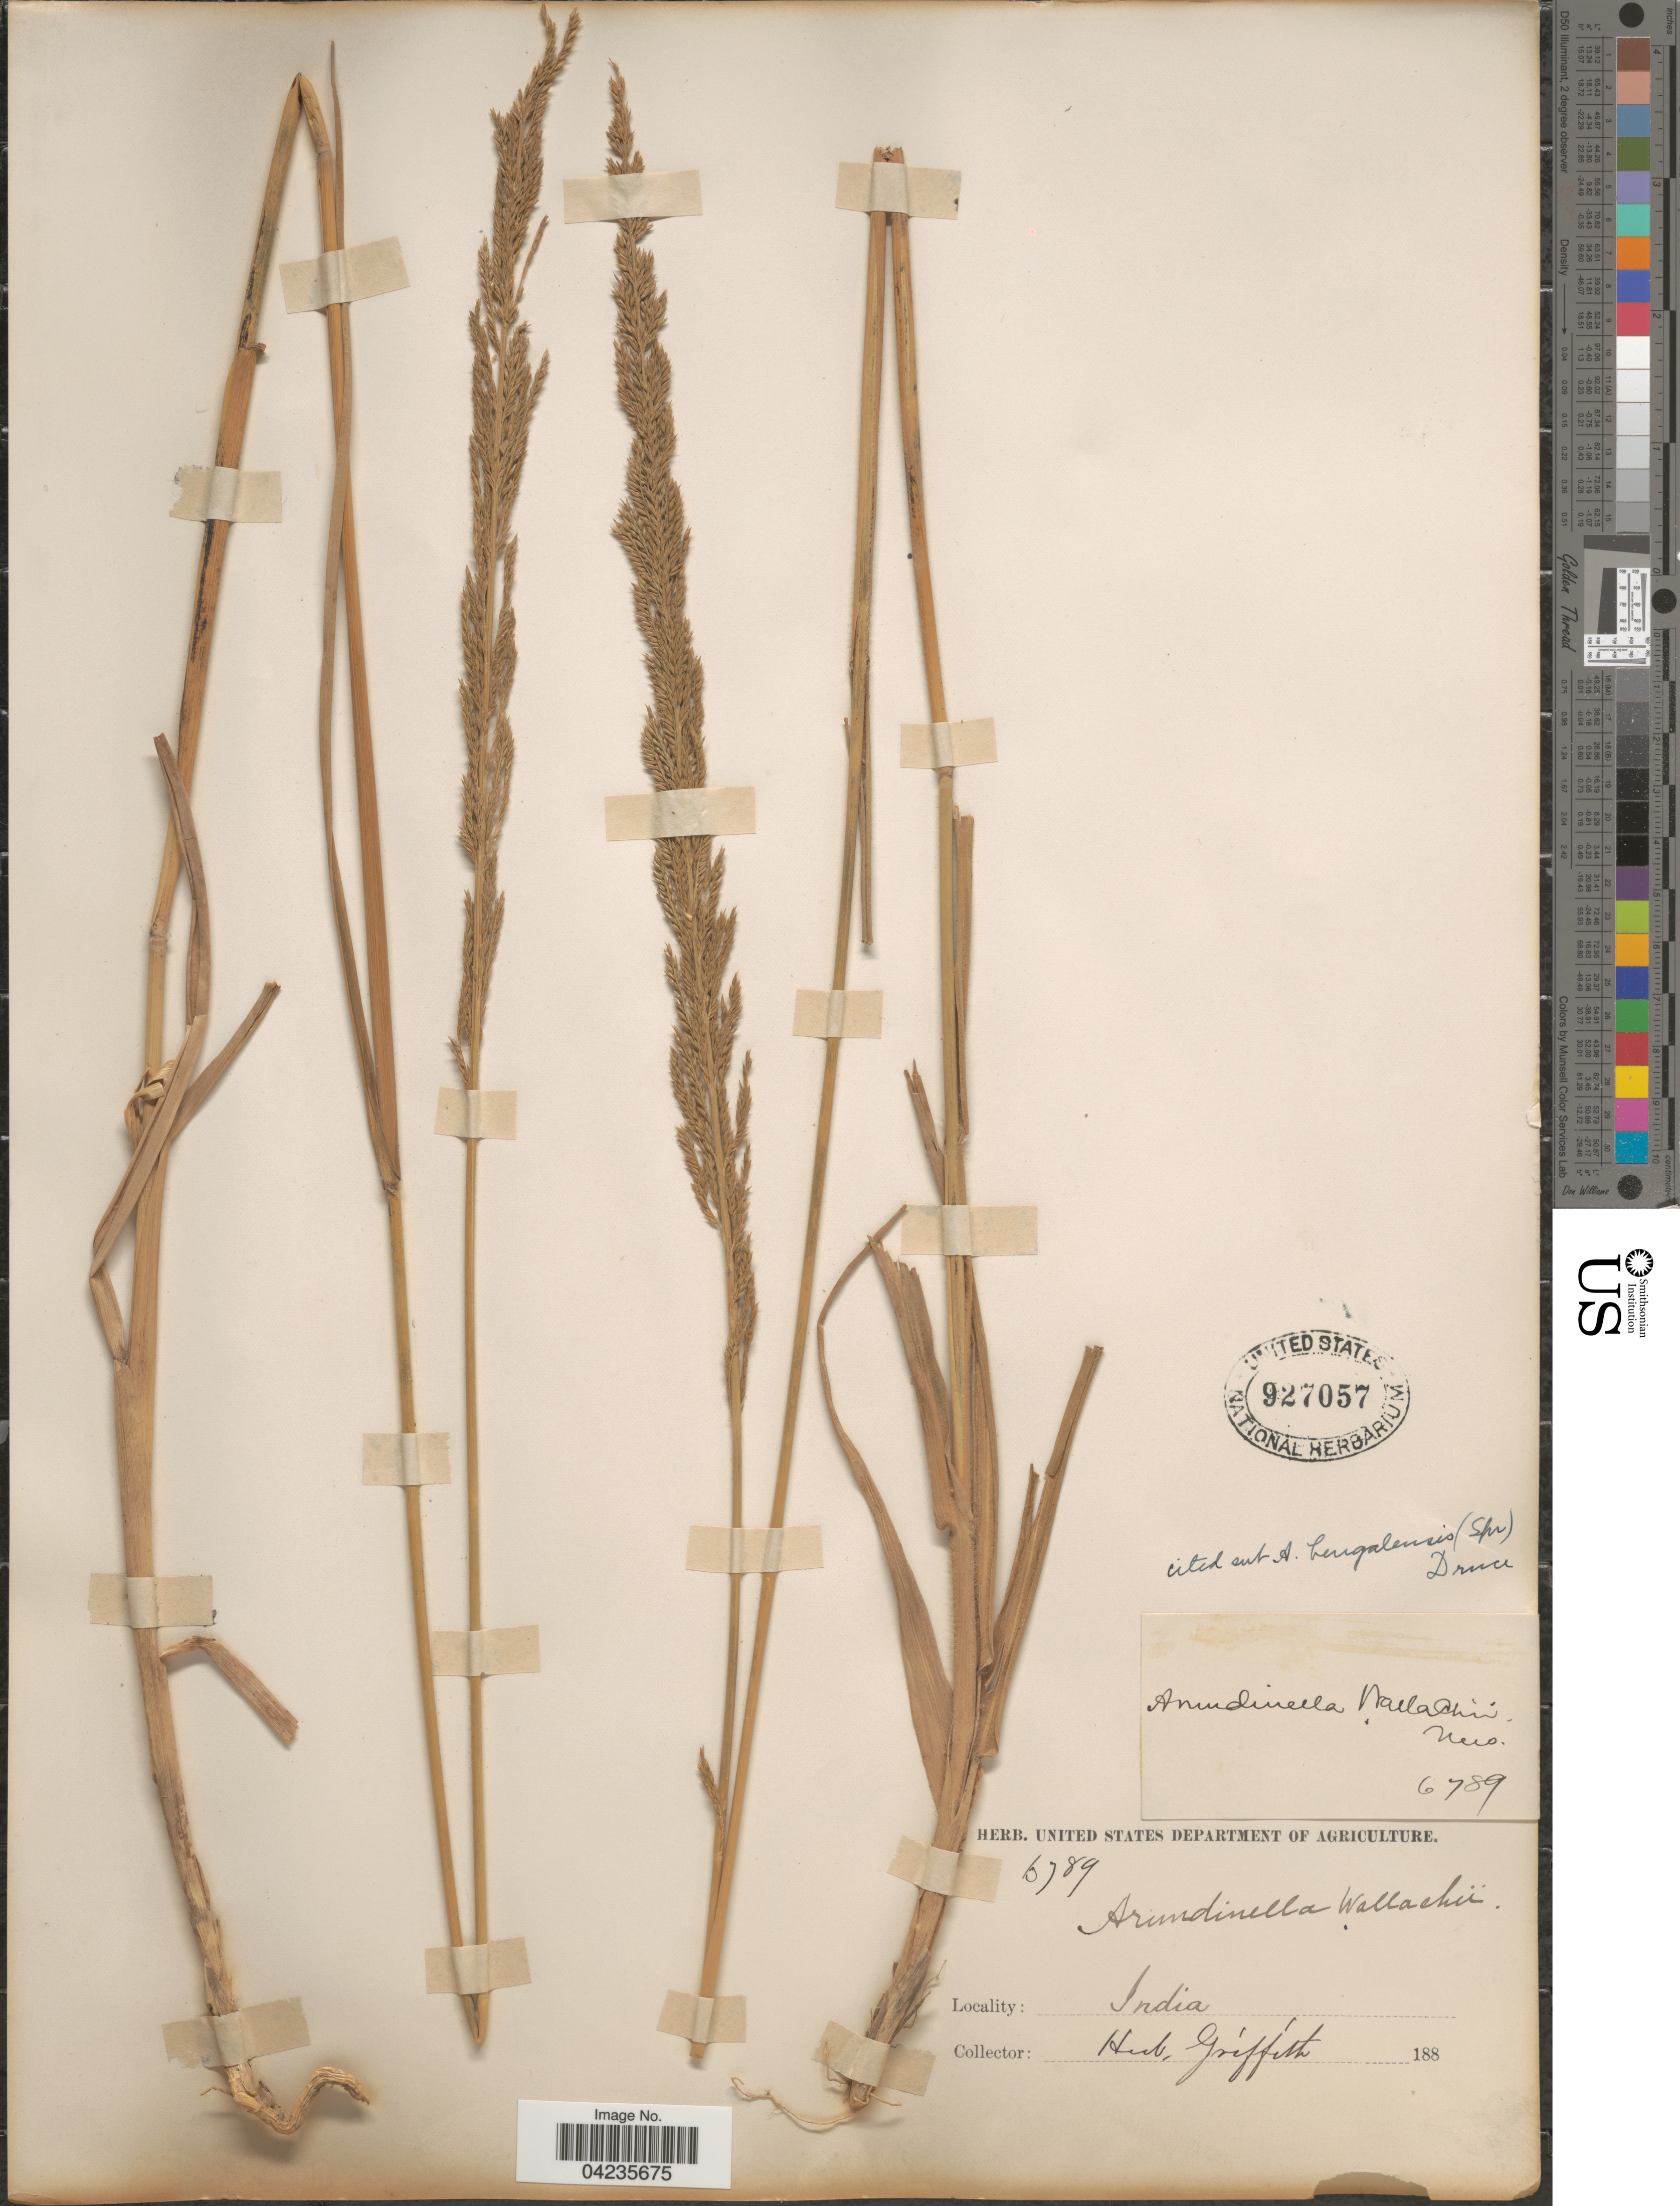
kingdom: Plantae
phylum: Tracheophyta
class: Liliopsida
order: Poales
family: Poaceae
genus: Arundinella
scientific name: Arundinella bengalensis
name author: (Spreng.) Druce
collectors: ex herb. Griffith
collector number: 6789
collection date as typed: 188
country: India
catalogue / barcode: US 927057